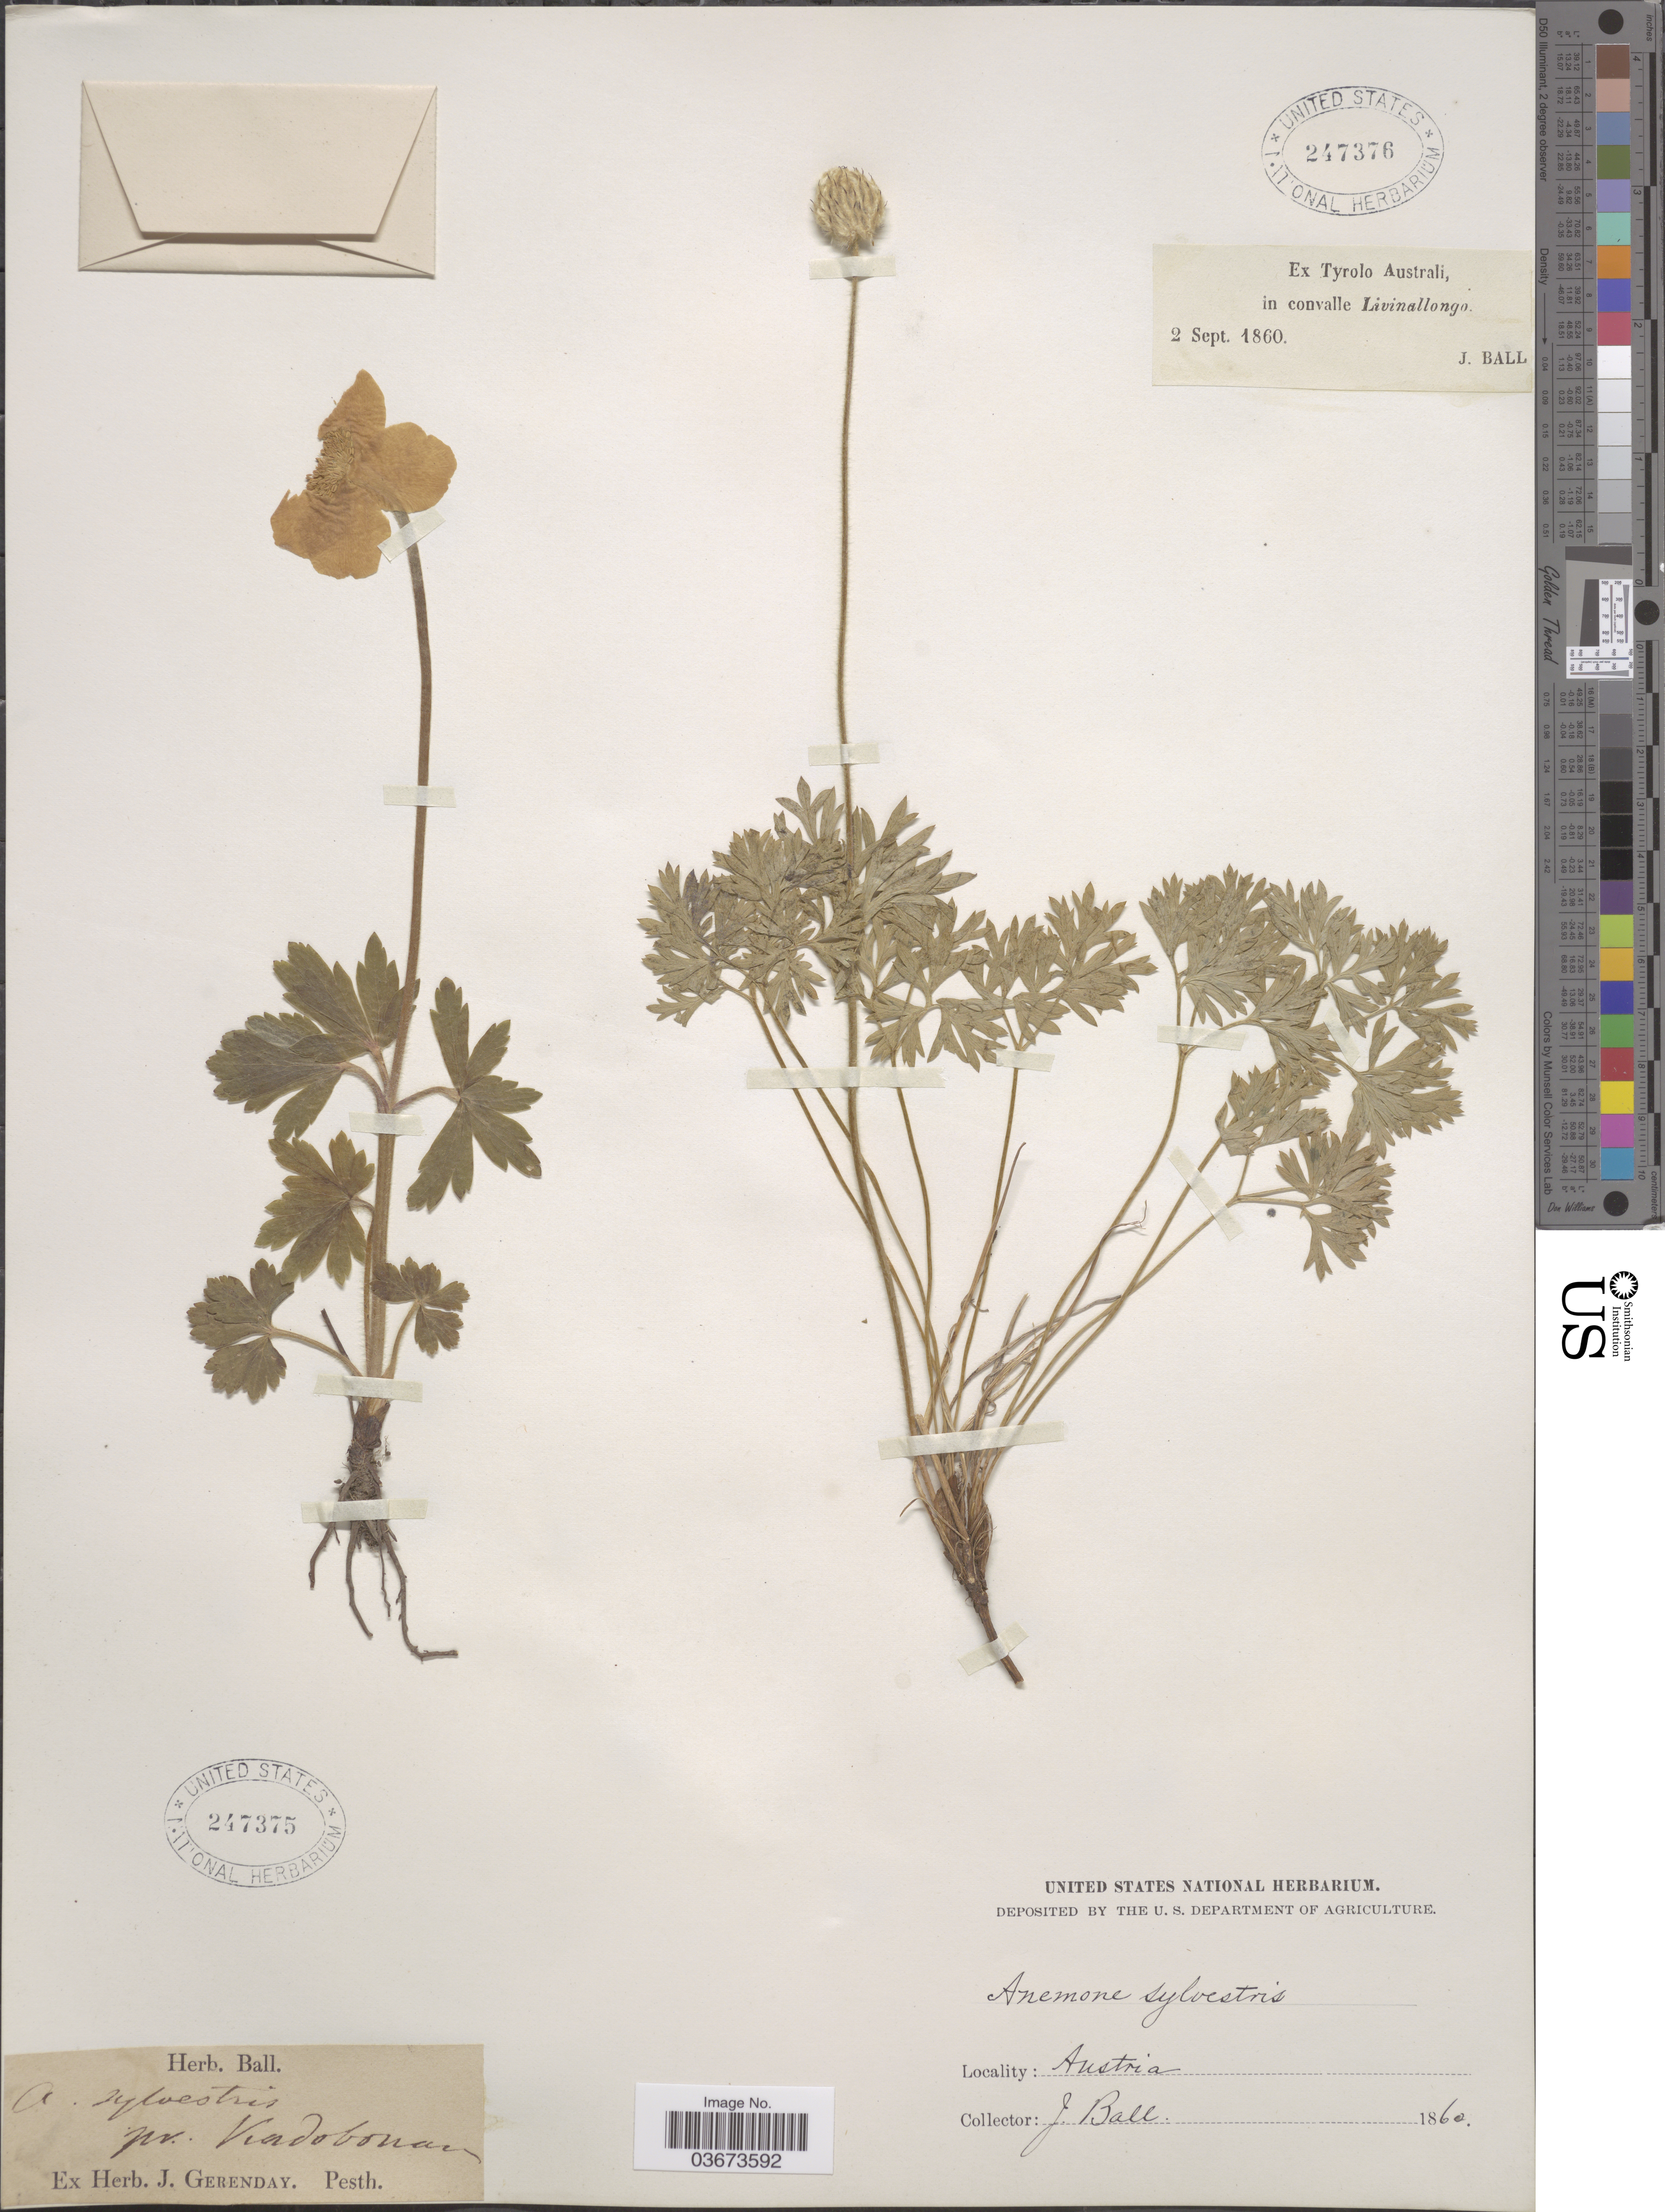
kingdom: Plantae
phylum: Tracheophyta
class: Magnoliopsida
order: Ranunculales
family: Ranunculaceae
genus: Anemone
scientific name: Anemone sylvestris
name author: L.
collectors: J. Ball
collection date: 1860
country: Austria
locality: Pr. Vindobonan.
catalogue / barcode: US 247375-2